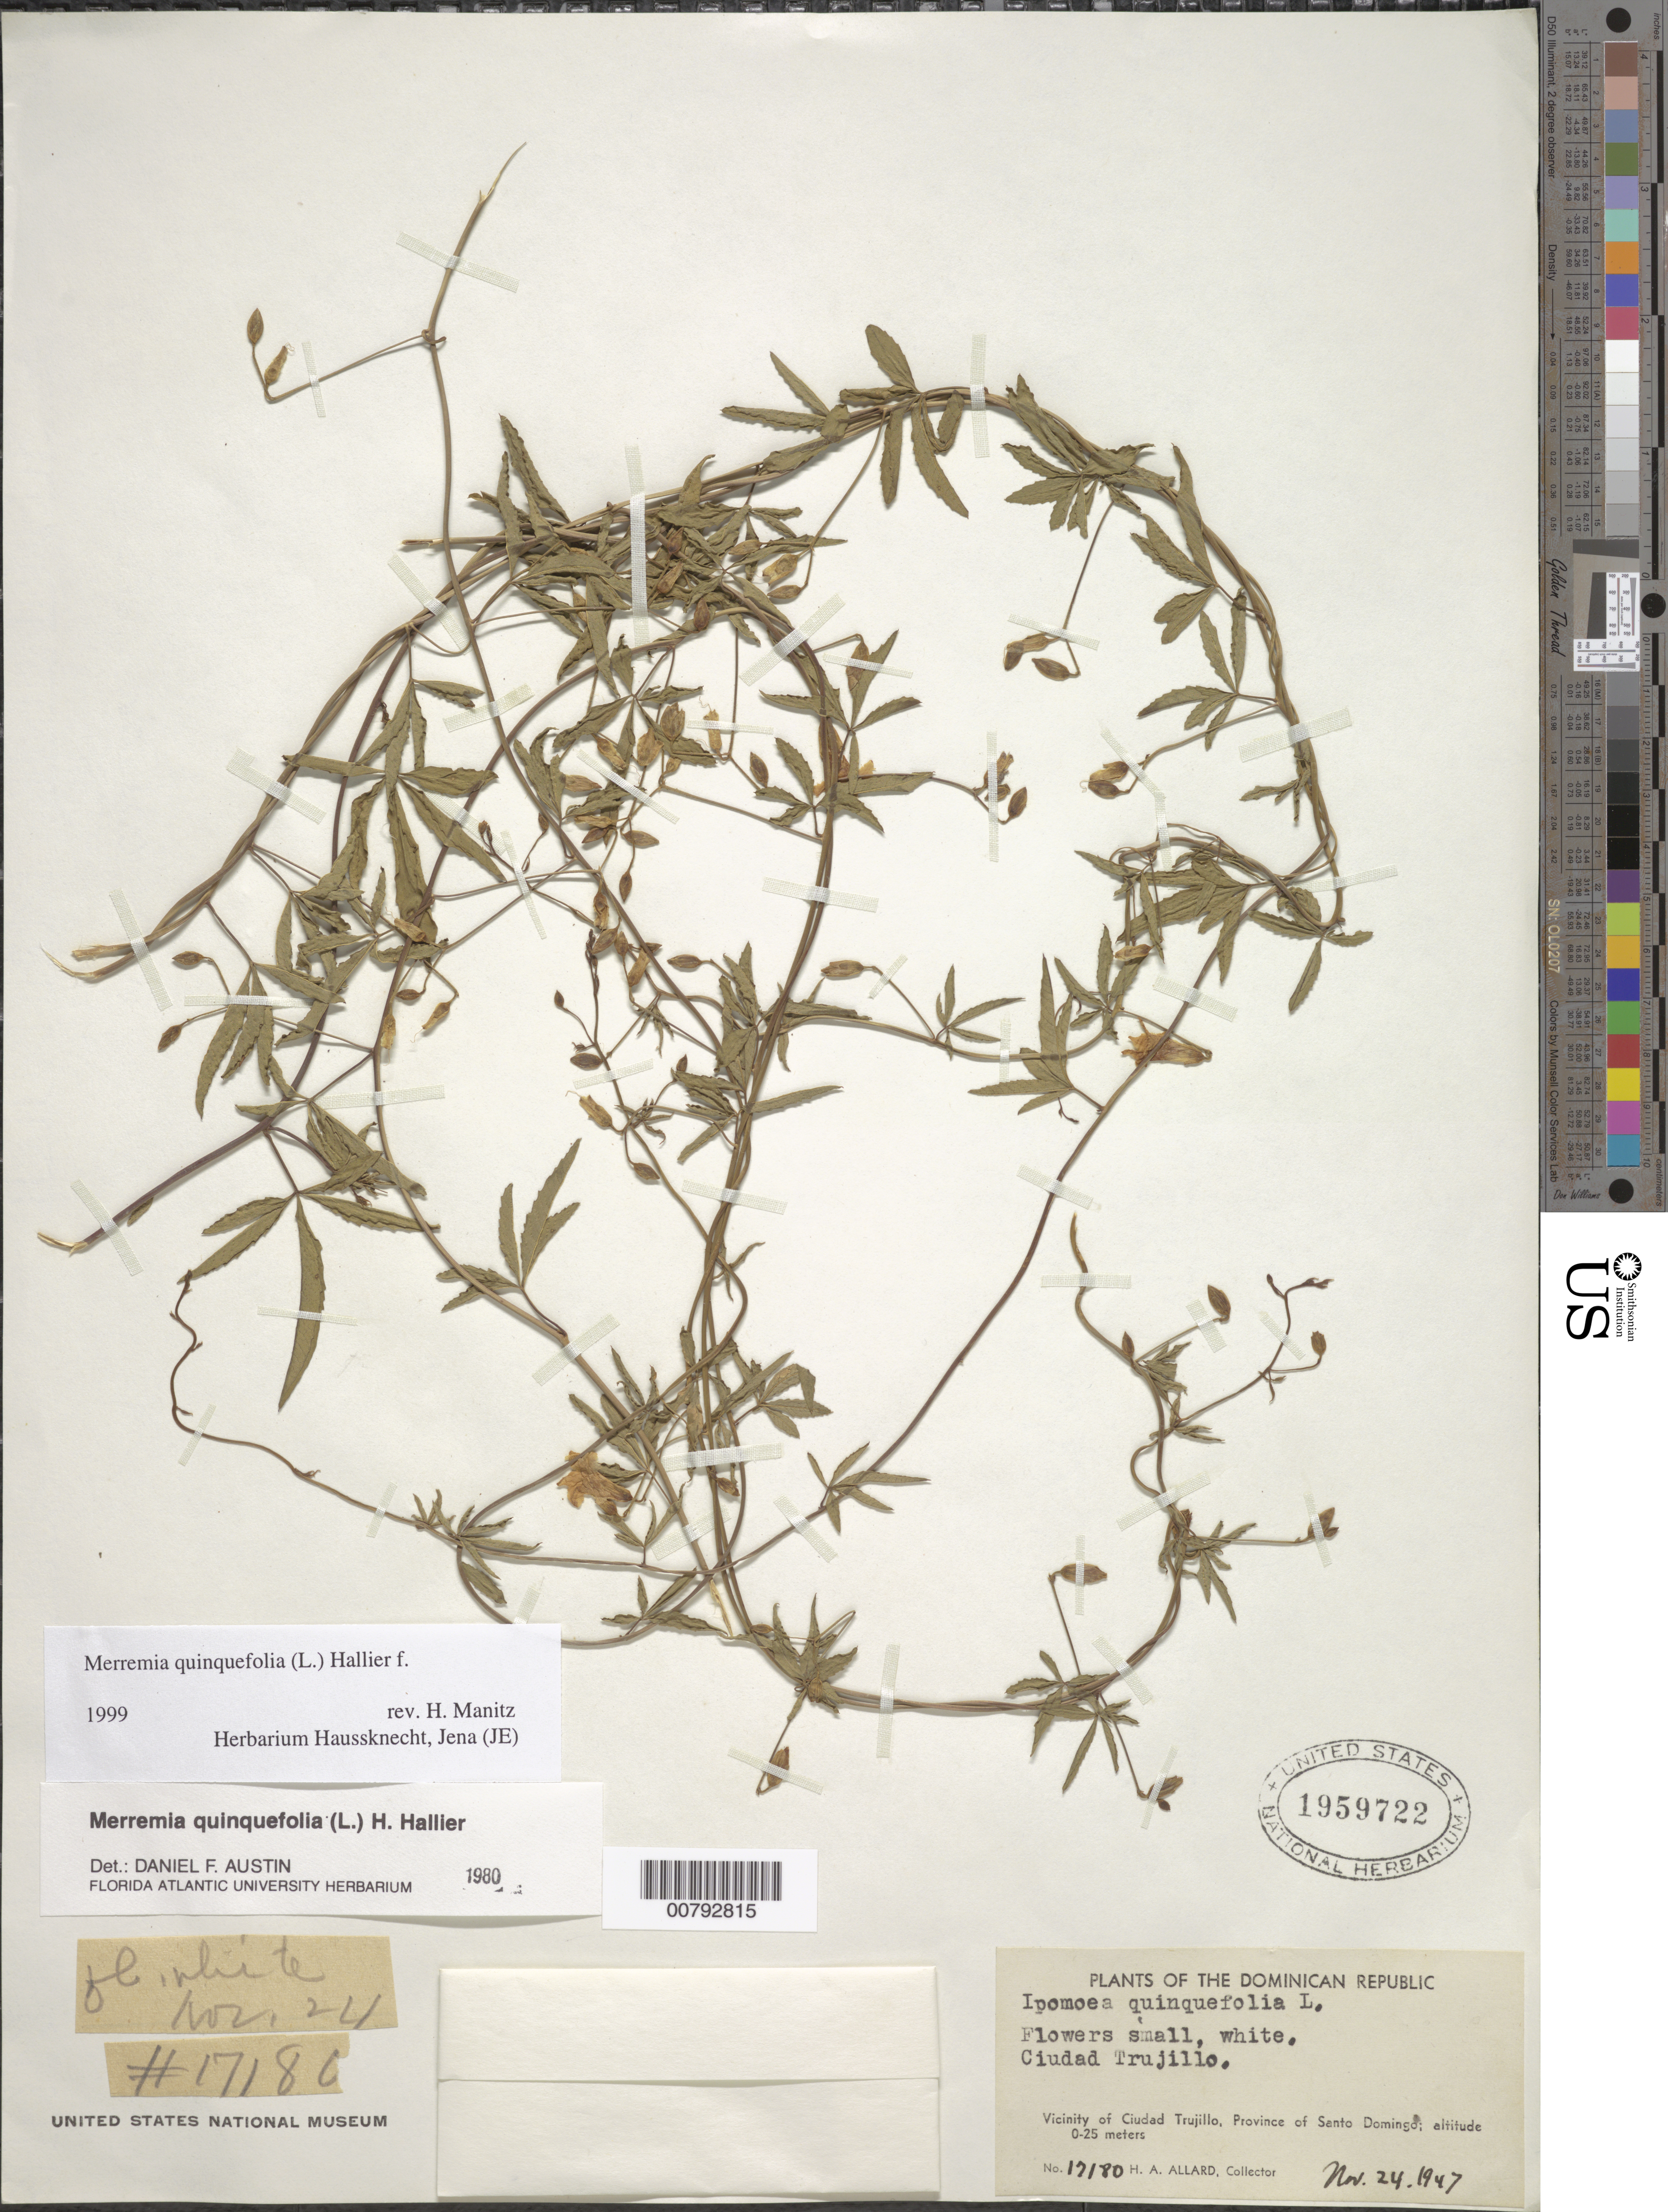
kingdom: Plantae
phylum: Tracheophyta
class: Magnoliopsida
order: Solanales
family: Convolvulaceae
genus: Distimake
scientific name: Distimake quinquefolius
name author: (L.) A. R. Simões & Staples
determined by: Strong, Mark T., (BOT), Smithsonian Institution - National Museum of Natural History (UNITED STATES)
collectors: H. A. Allard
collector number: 17180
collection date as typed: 24 Nov 1947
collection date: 1947-11-24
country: Dominican Republic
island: Hispaniola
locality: Province of Santo Domingo, vicinity of Ciudad Trujillo.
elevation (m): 0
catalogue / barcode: US 1959722